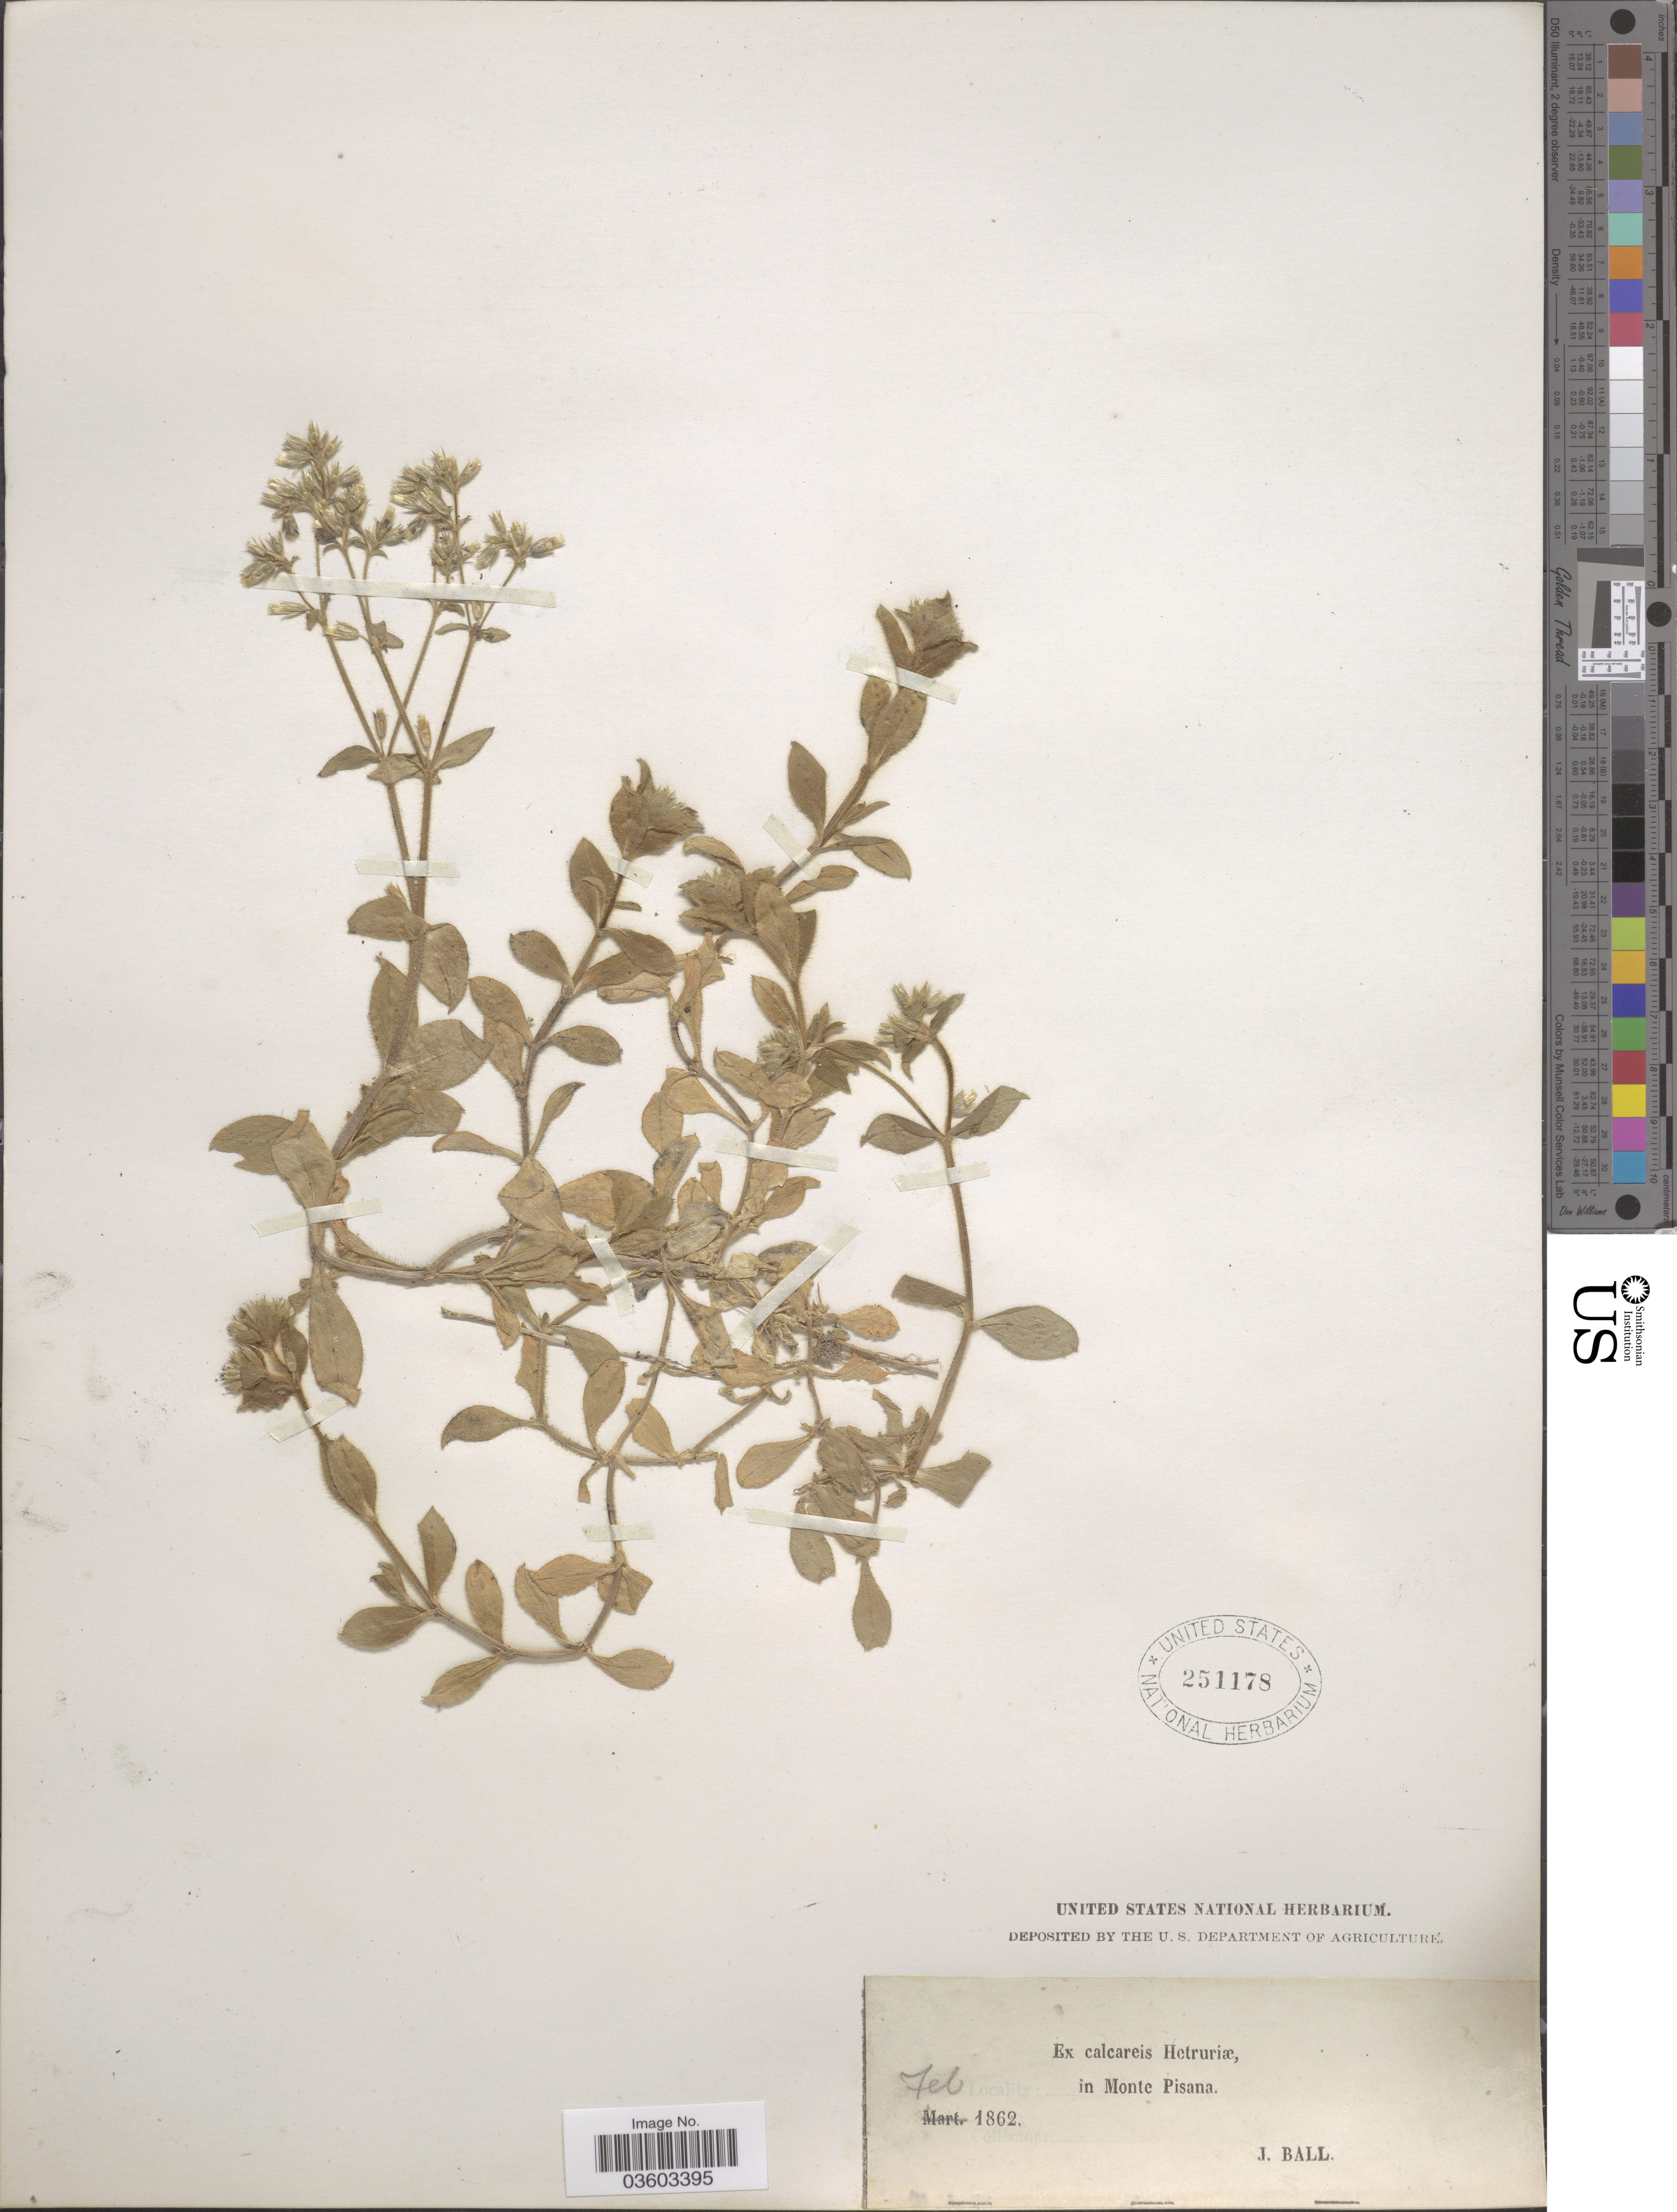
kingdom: Plantae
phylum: Tracheophyta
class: Magnoliopsida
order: Caryophyllales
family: Caryophyllaceae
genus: Cerastium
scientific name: Cerastium sp.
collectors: J. Ball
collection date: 1862-02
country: Italy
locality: Ex calcareis Hetruriæ, in Monte Pisana.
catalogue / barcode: US 251178